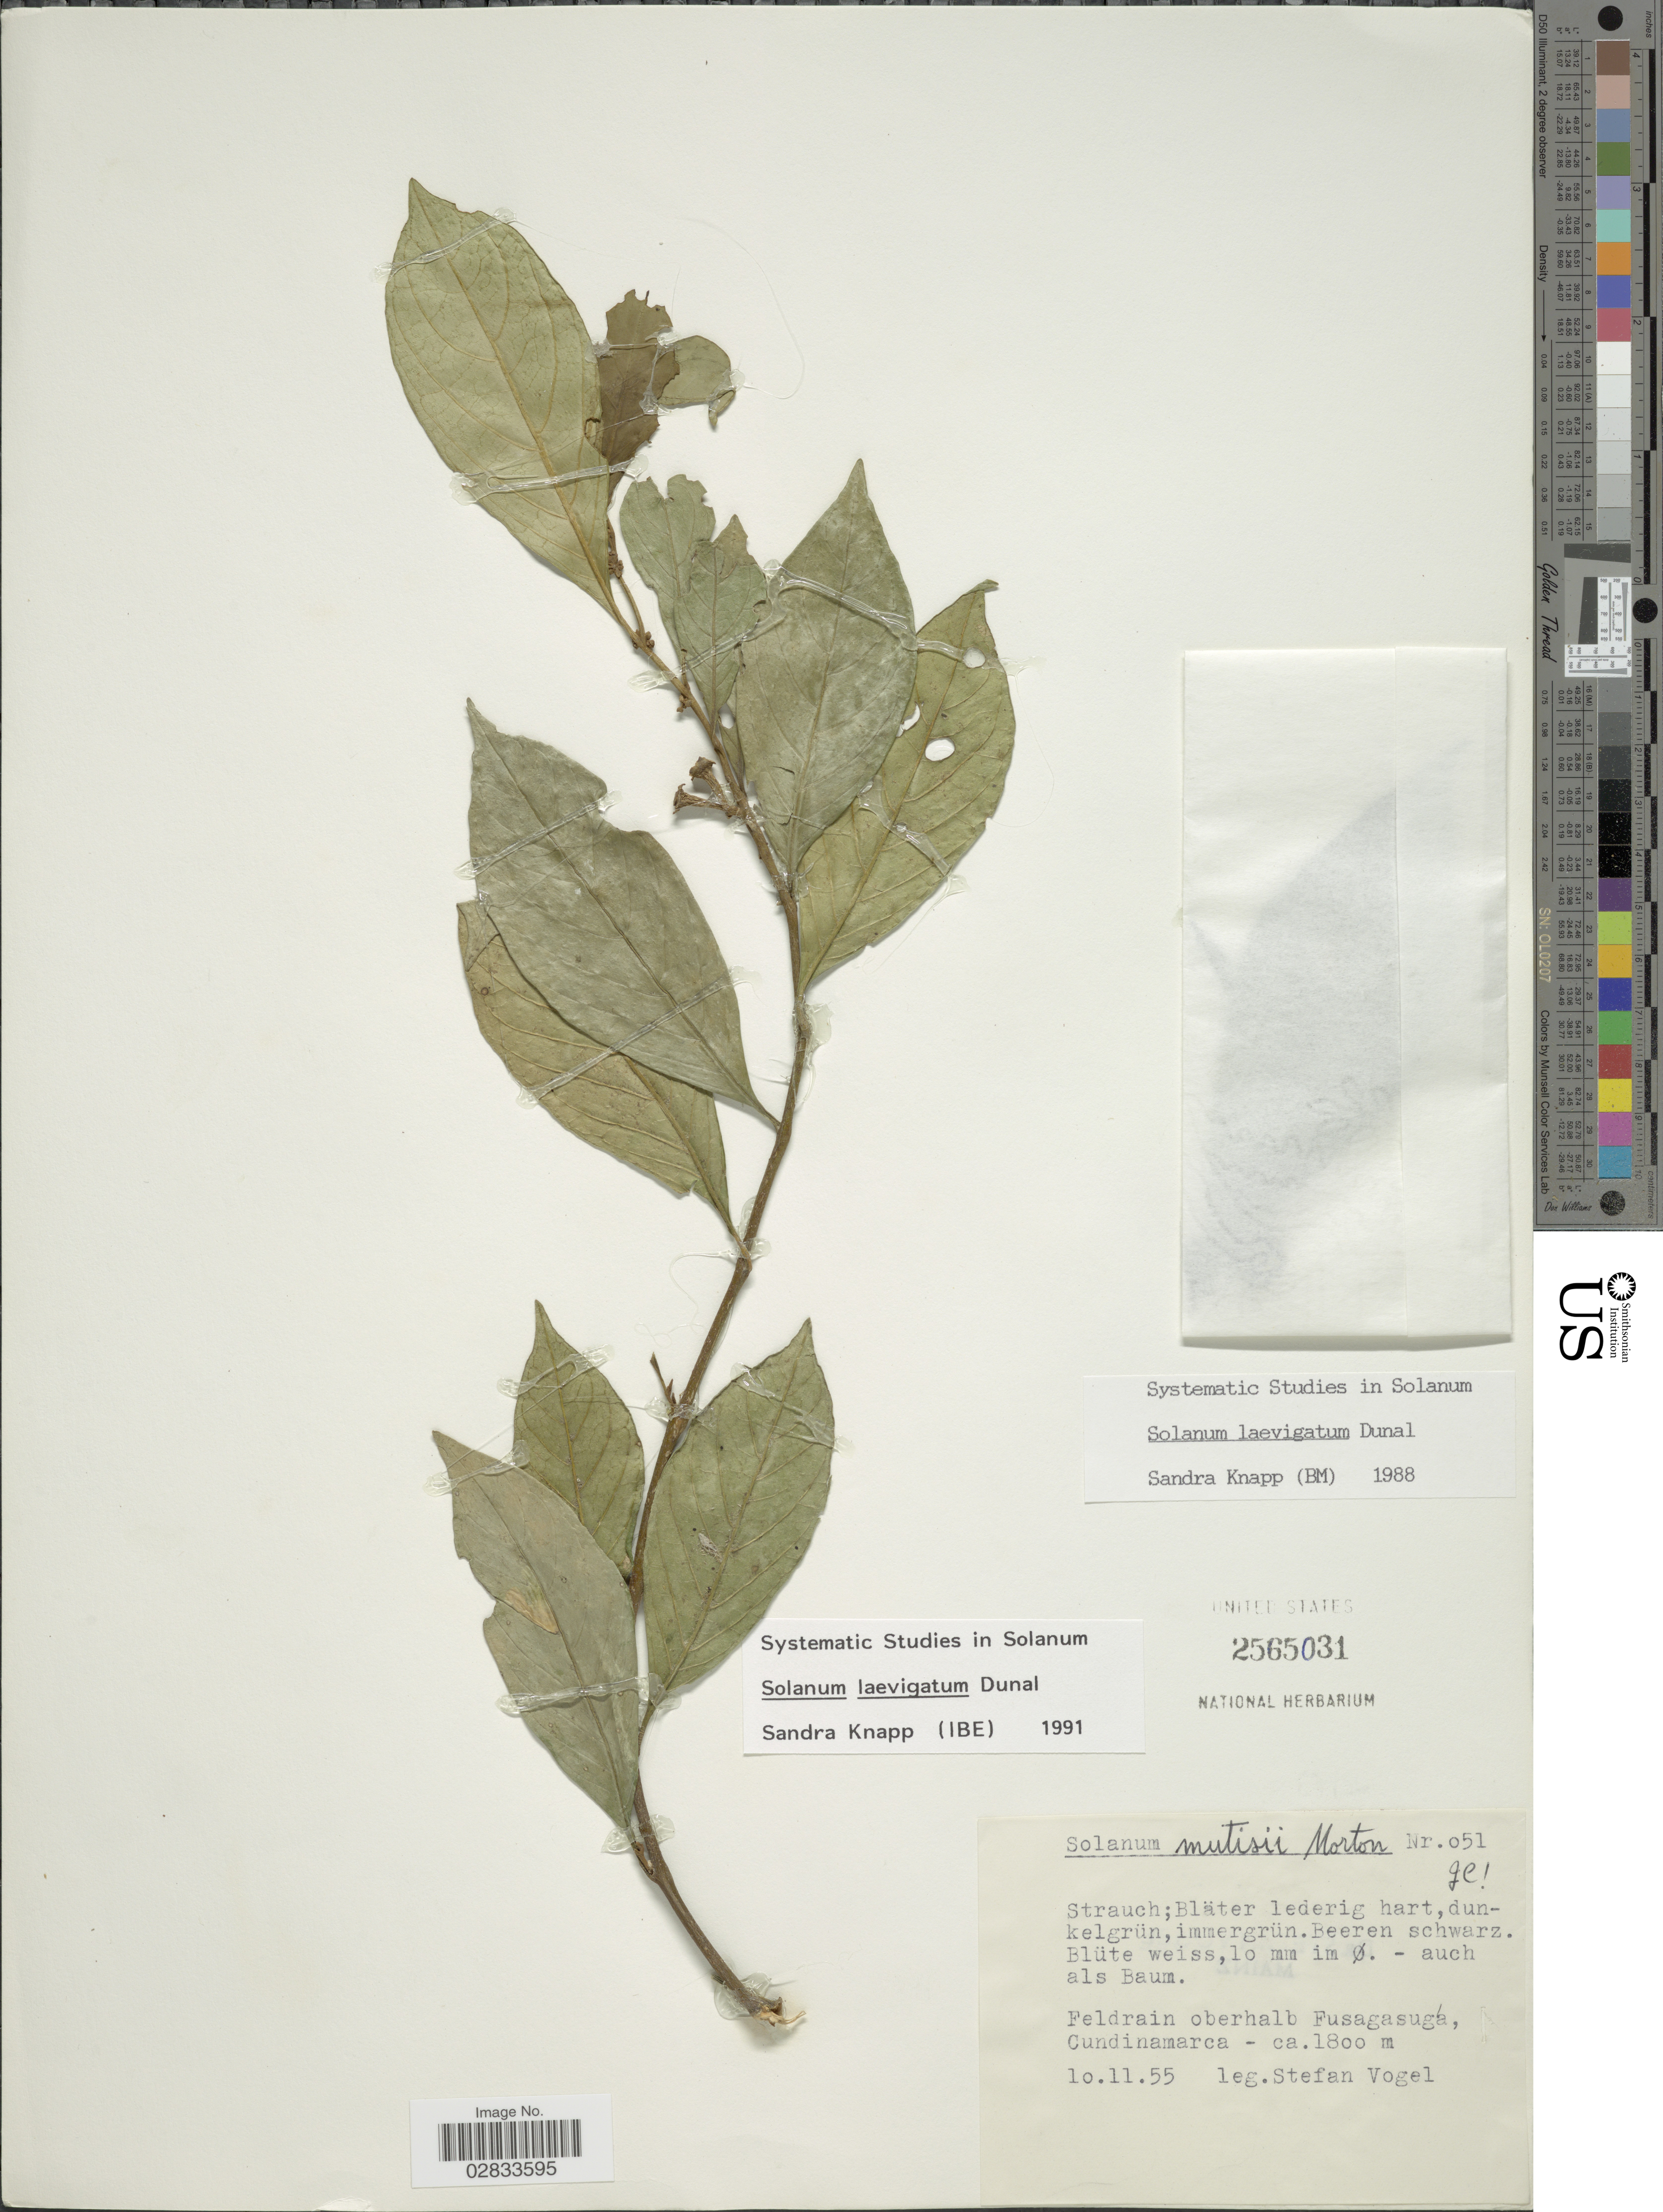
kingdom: Plantae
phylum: Tracheophyta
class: Magnoliopsida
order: Solanales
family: Solanaceae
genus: Solanum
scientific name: Solanum laevigatum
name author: Dunal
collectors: S. Vogel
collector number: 051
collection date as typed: Transcribed d/m/y: 10/11/55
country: Colombia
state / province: Cundinamarca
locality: Feldrain oberhalb Fusagasugá.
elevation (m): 1800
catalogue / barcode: US 2565031